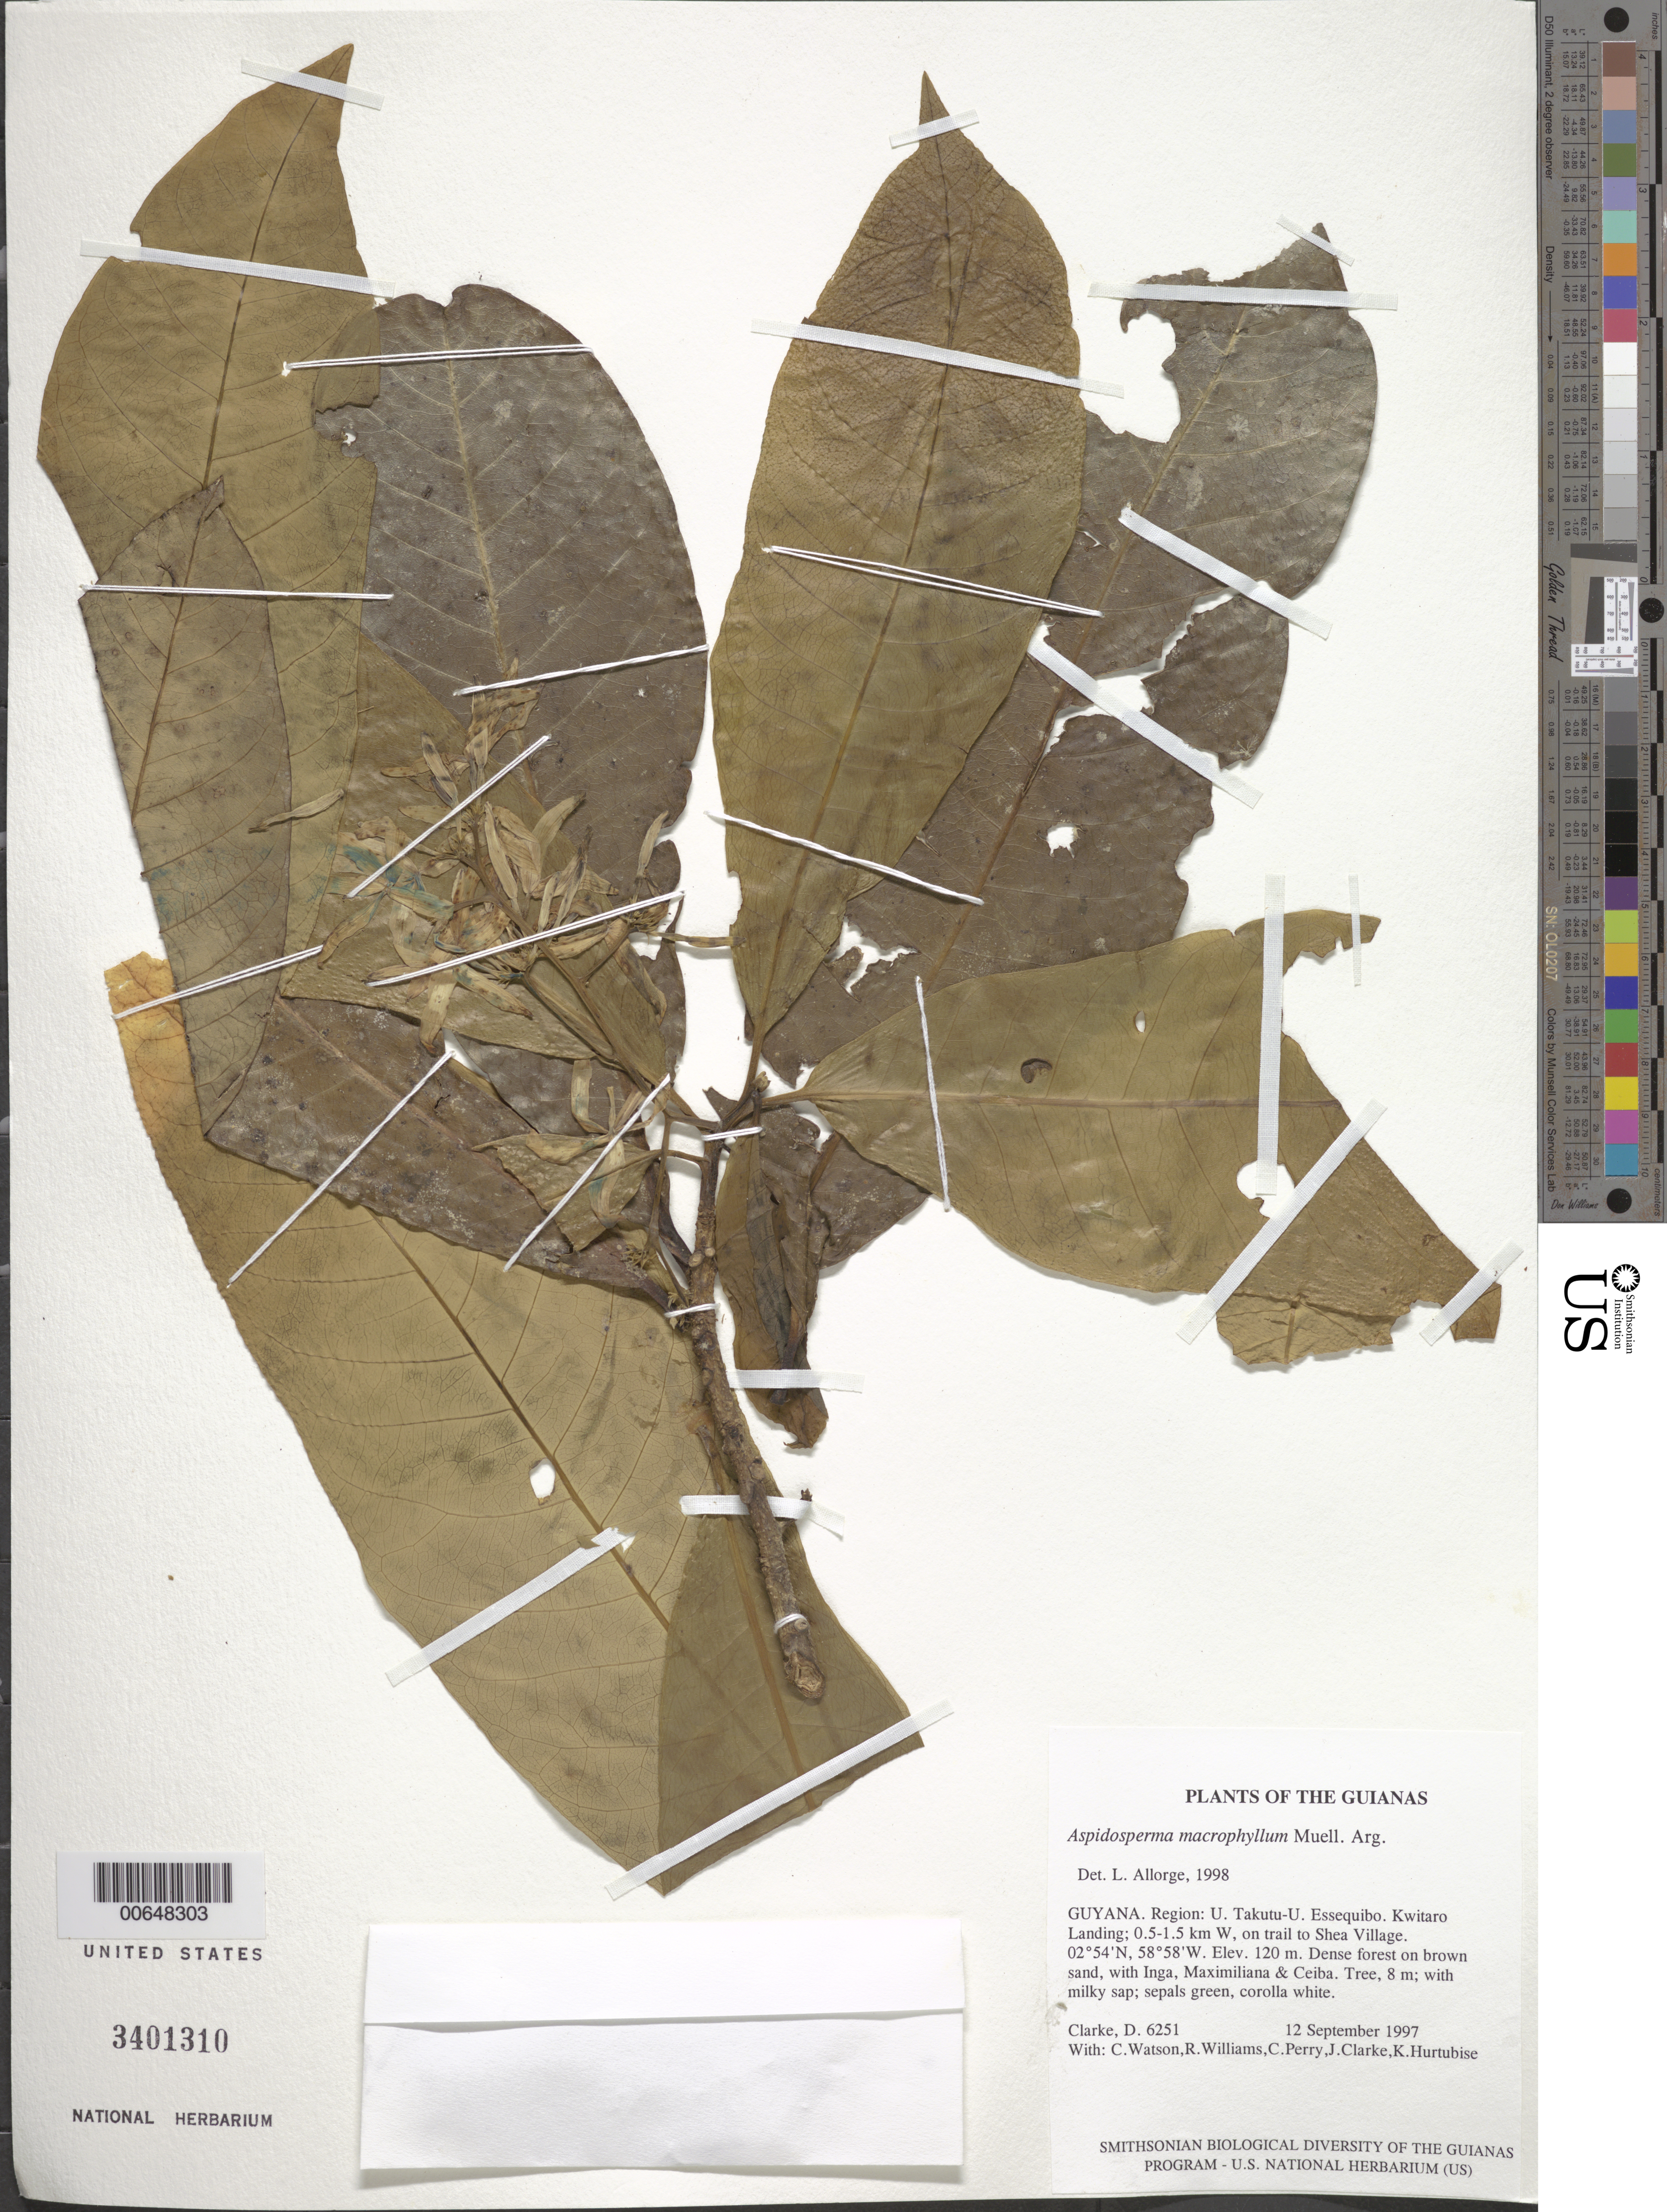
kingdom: Plantae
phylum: Tracheophyta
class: Magnoliopsida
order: Gentianales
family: Apocynaceae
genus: Aspidosperma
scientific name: Aspidosperma macrophyllum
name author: Müll. Arg.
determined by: Allorge, L.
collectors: H. D. Clarke, C. Watson, R. Williams, C. Perry, J. Clarke & K. Hurtubise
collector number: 6251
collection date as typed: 12 September 1997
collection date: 1997-09-12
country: Guyana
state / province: U. Takutu-U. Essequibo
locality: Kwitaro Landing; 0.5-1.5 km W, on trail to Shea Village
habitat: Dense forest on brown sand, with Inga, Maximiliana & Ceiba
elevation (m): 120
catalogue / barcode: US 3401310